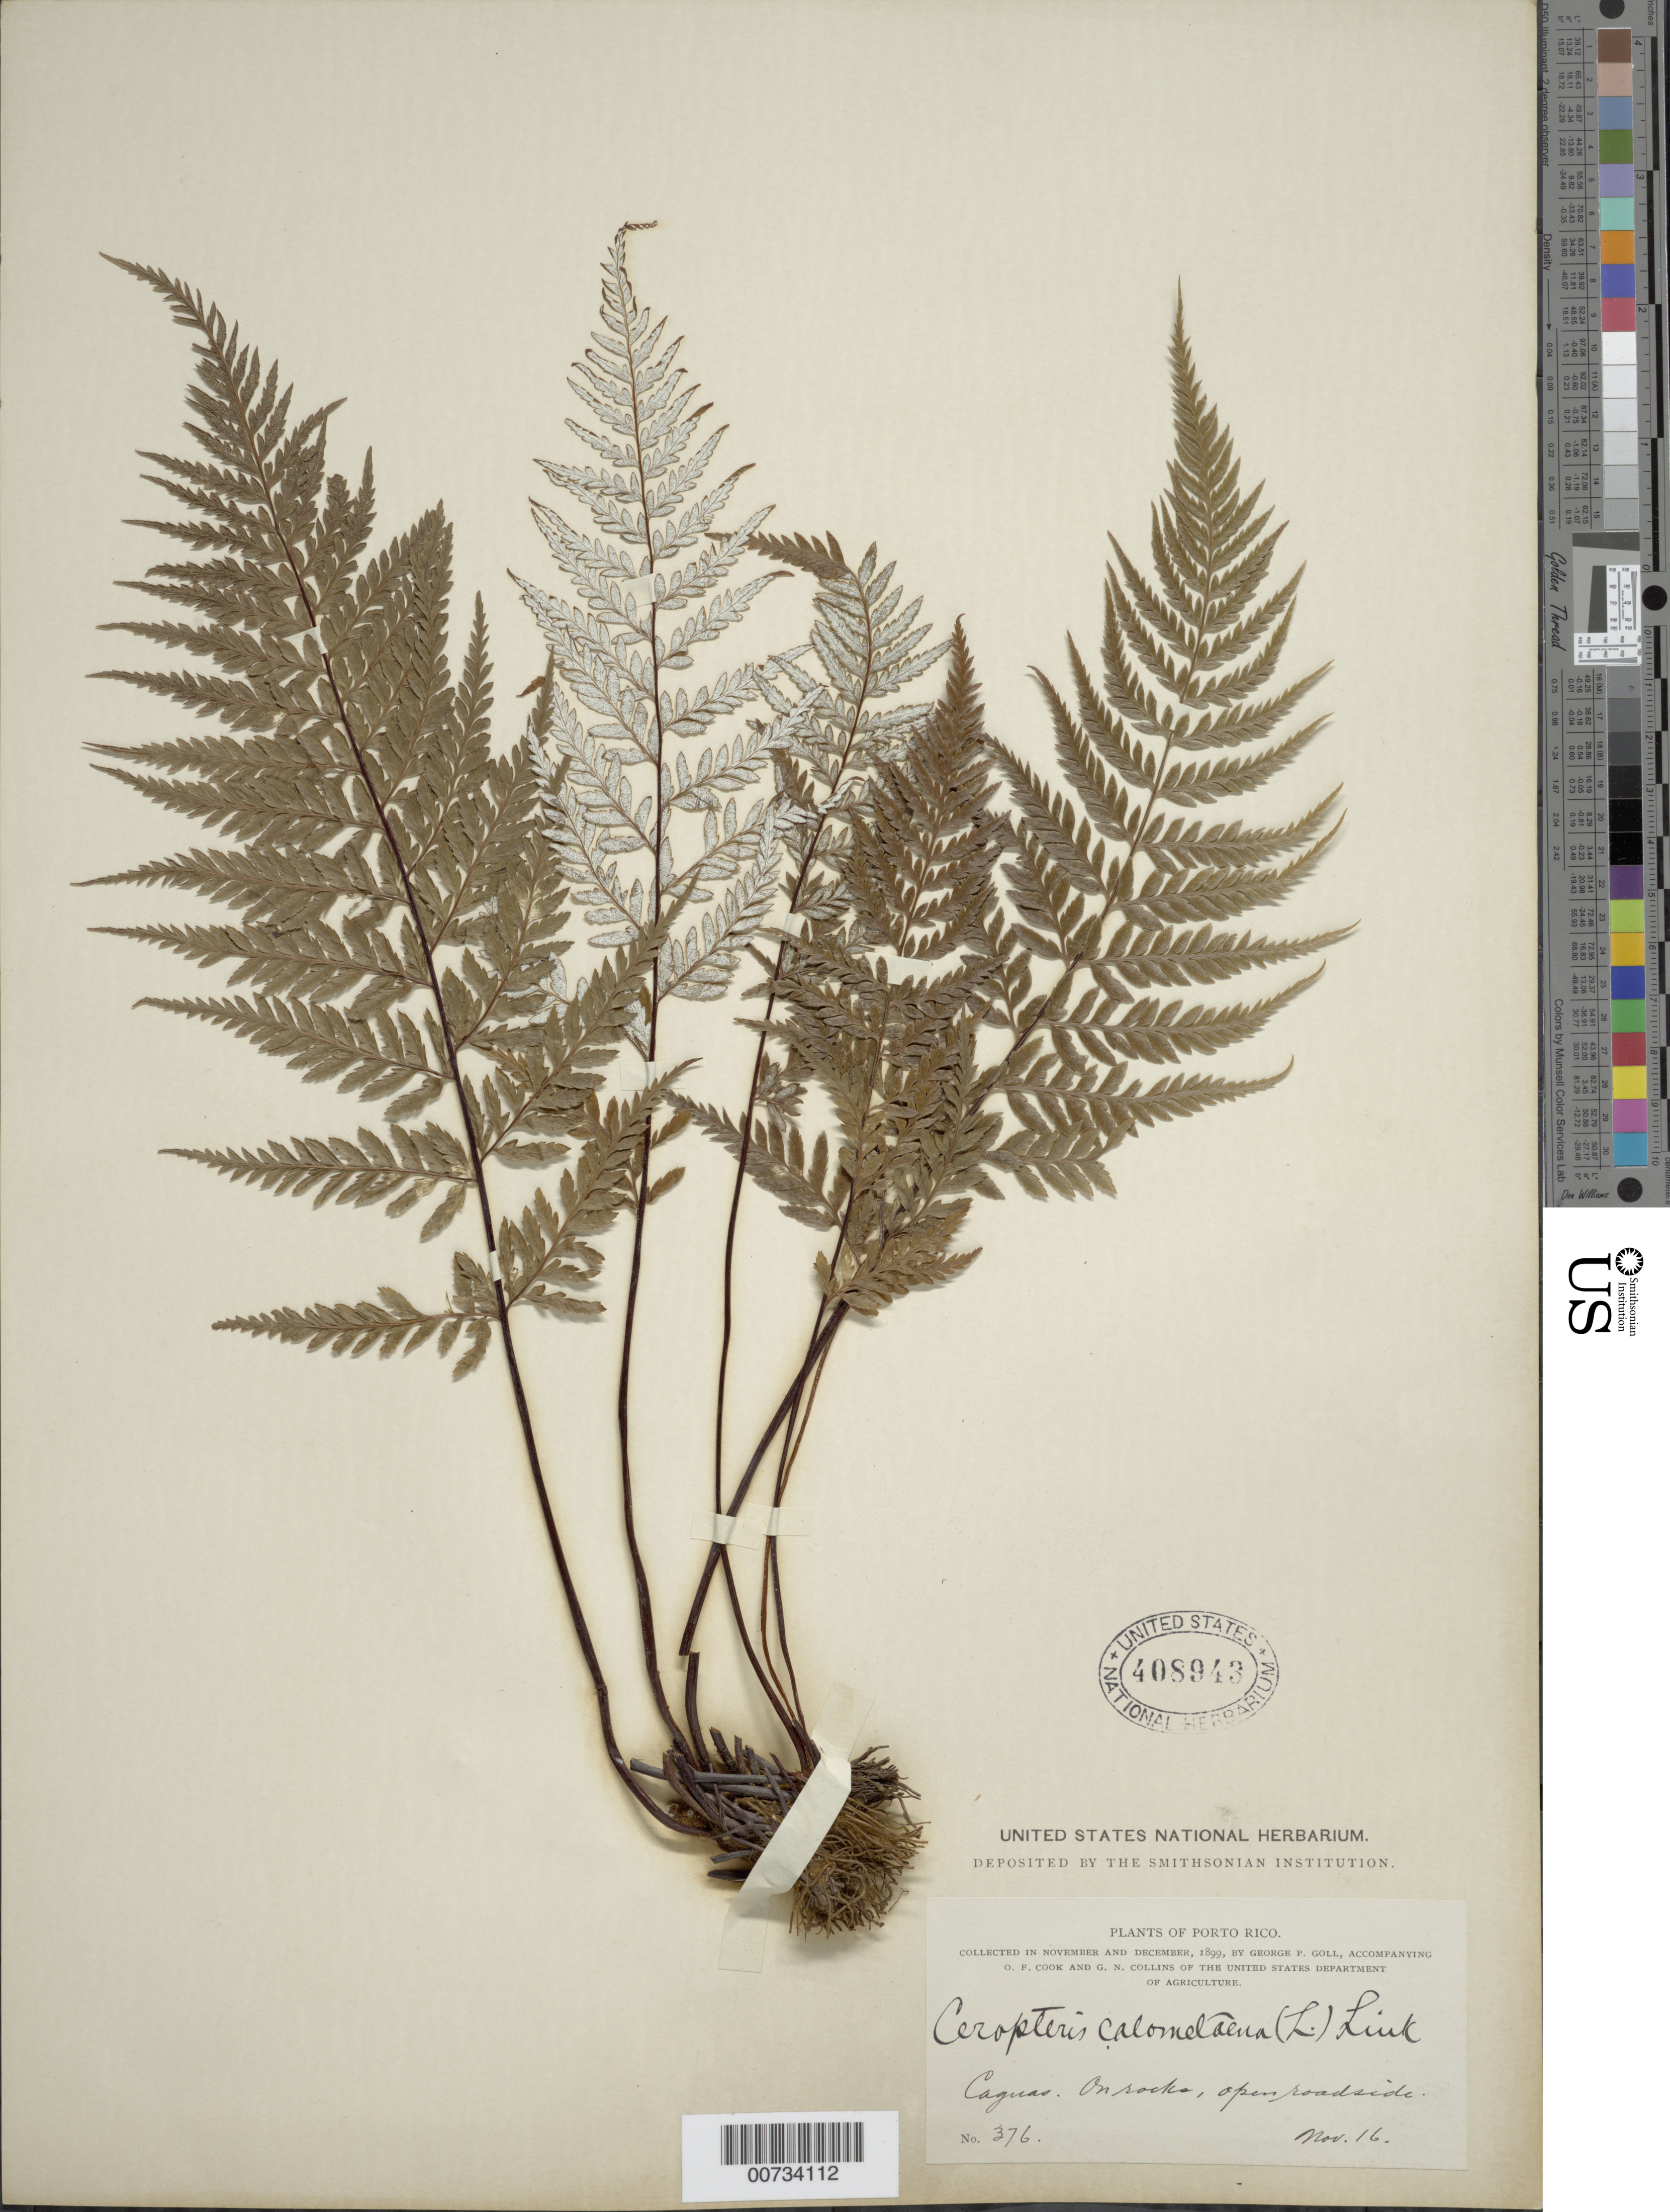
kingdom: Plantae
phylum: Tracheophyta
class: Polypodiopsida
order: Polypodiales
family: Pteridaceae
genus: Pityrogramma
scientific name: Pityrogramma calomelanos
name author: (L.) Link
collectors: G. Goll, O. F. Cook & G. N. Collins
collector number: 376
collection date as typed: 16 Nov 1899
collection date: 1899-11-16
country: Puerto Rico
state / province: Caguas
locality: Caguas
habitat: On rocks, open roadside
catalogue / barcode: US 408943